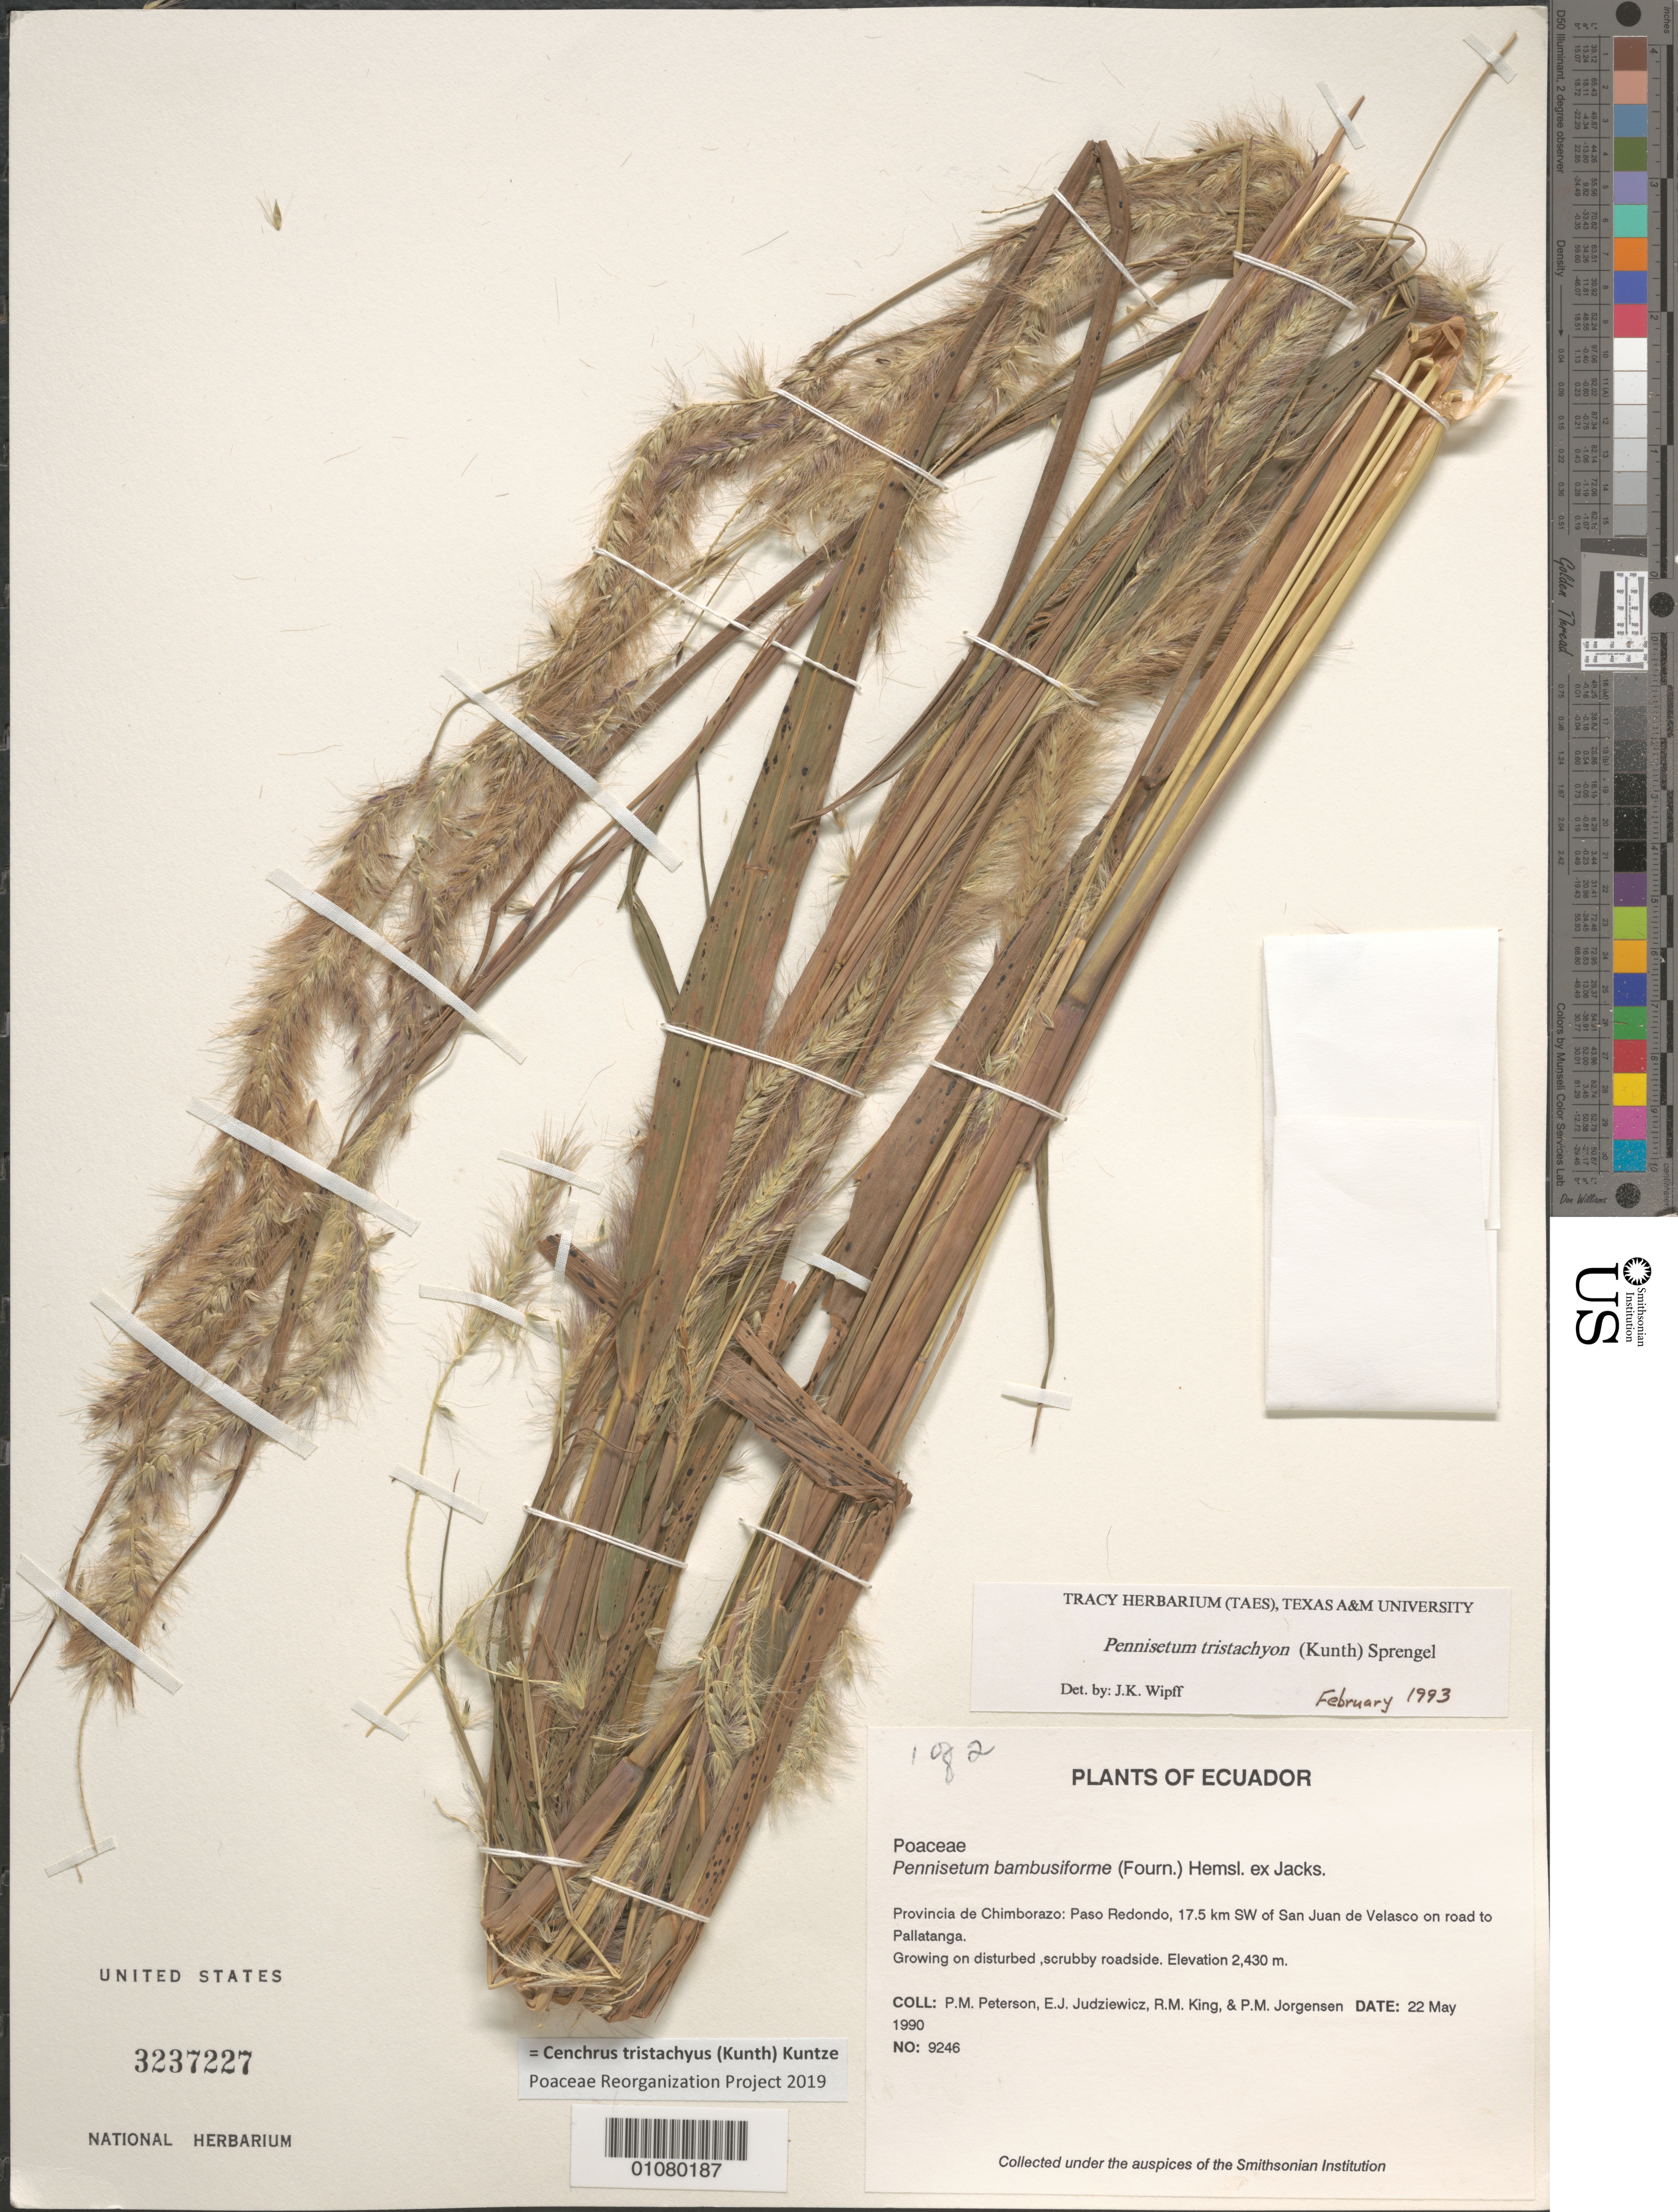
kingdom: Plantae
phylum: Tracheophyta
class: Liliopsida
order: Poales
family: Poaceae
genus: Cenchrus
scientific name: Cenchrus tristachyus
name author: (Kunth) Kuntze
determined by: Poaceae Reorganization Project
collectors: P. M. Peterson, E. J. Judziewicz, R. M. King & P. M. Jørgensen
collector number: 09246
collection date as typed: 22 May 1990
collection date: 1990-05-22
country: Ecuador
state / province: Chimborazo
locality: Paso Redondo, 17.5 km SW of San Juan de Velasco on road to Pallatanga.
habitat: Growing on disturbed ,scrubby roadside.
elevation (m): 2430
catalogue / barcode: US 3237227